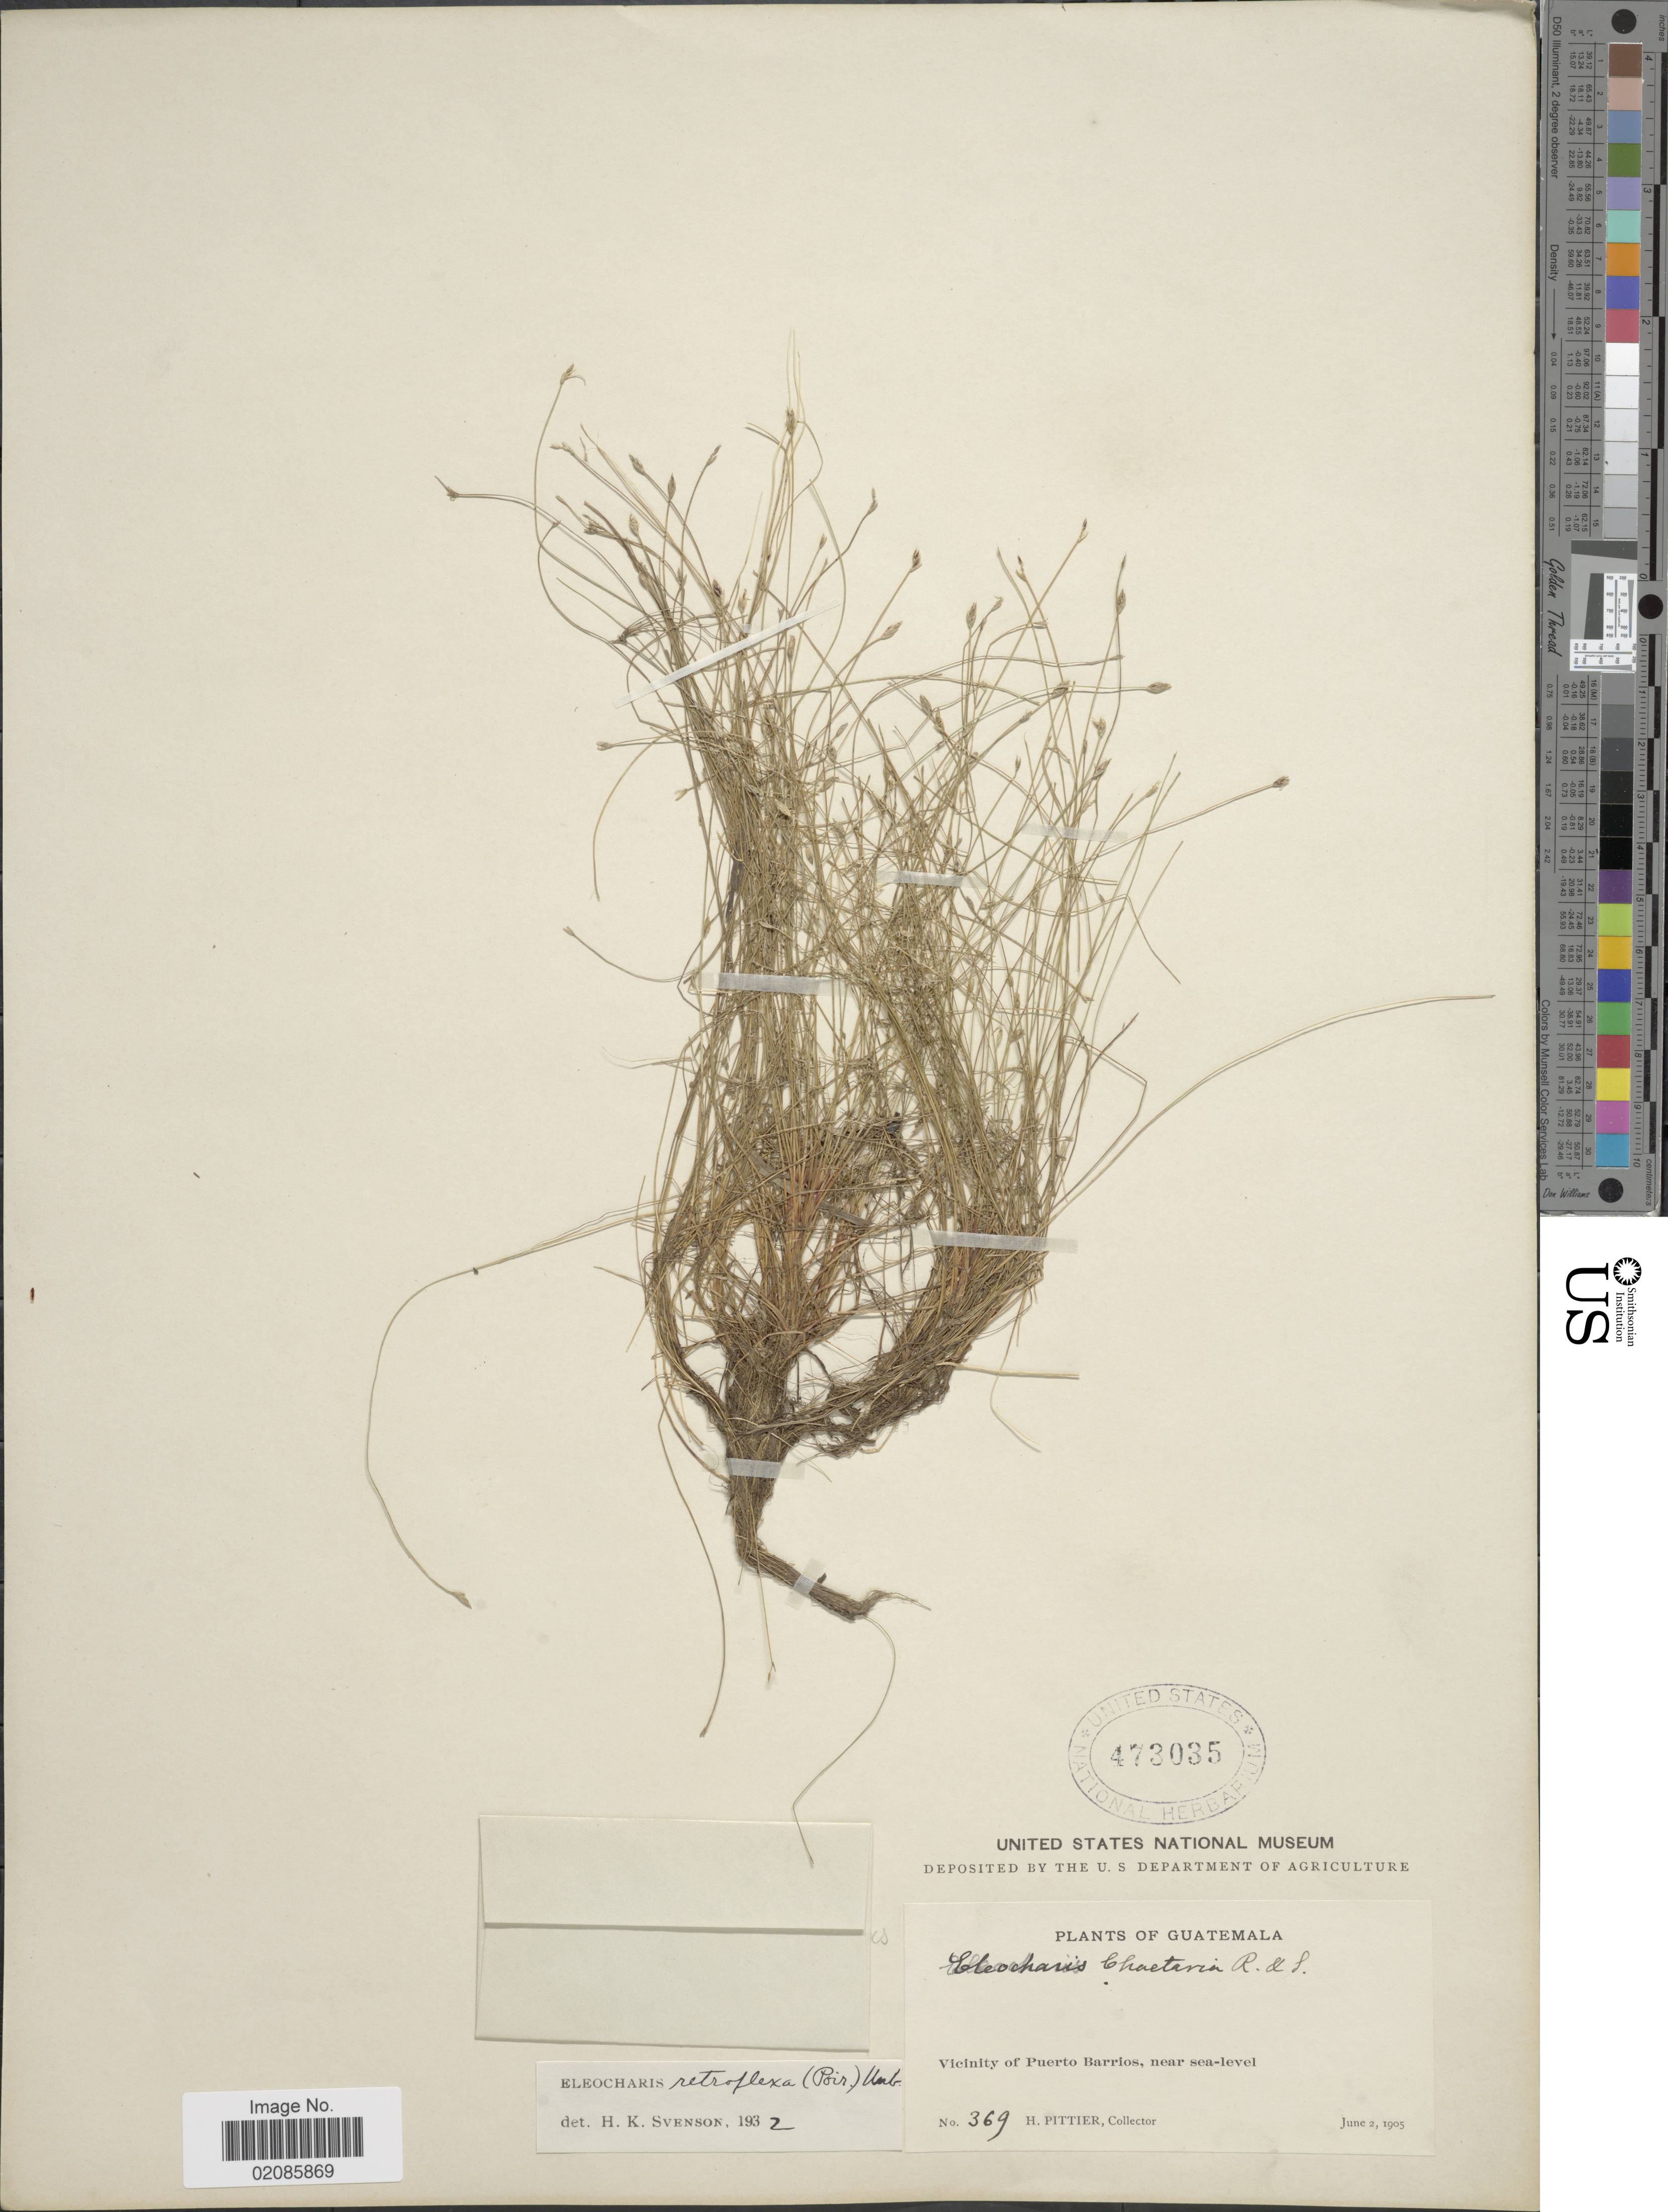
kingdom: Plantae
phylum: Tracheophyta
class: Liliopsida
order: Poales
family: Cyperaceae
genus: Eleocharis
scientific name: Eleocharis retroflexa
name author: (Poir.) Urb.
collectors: H. F. Pittier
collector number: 369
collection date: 1905-06-02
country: Guatemala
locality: Vicinity of Puerto Barrios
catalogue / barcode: US 473035